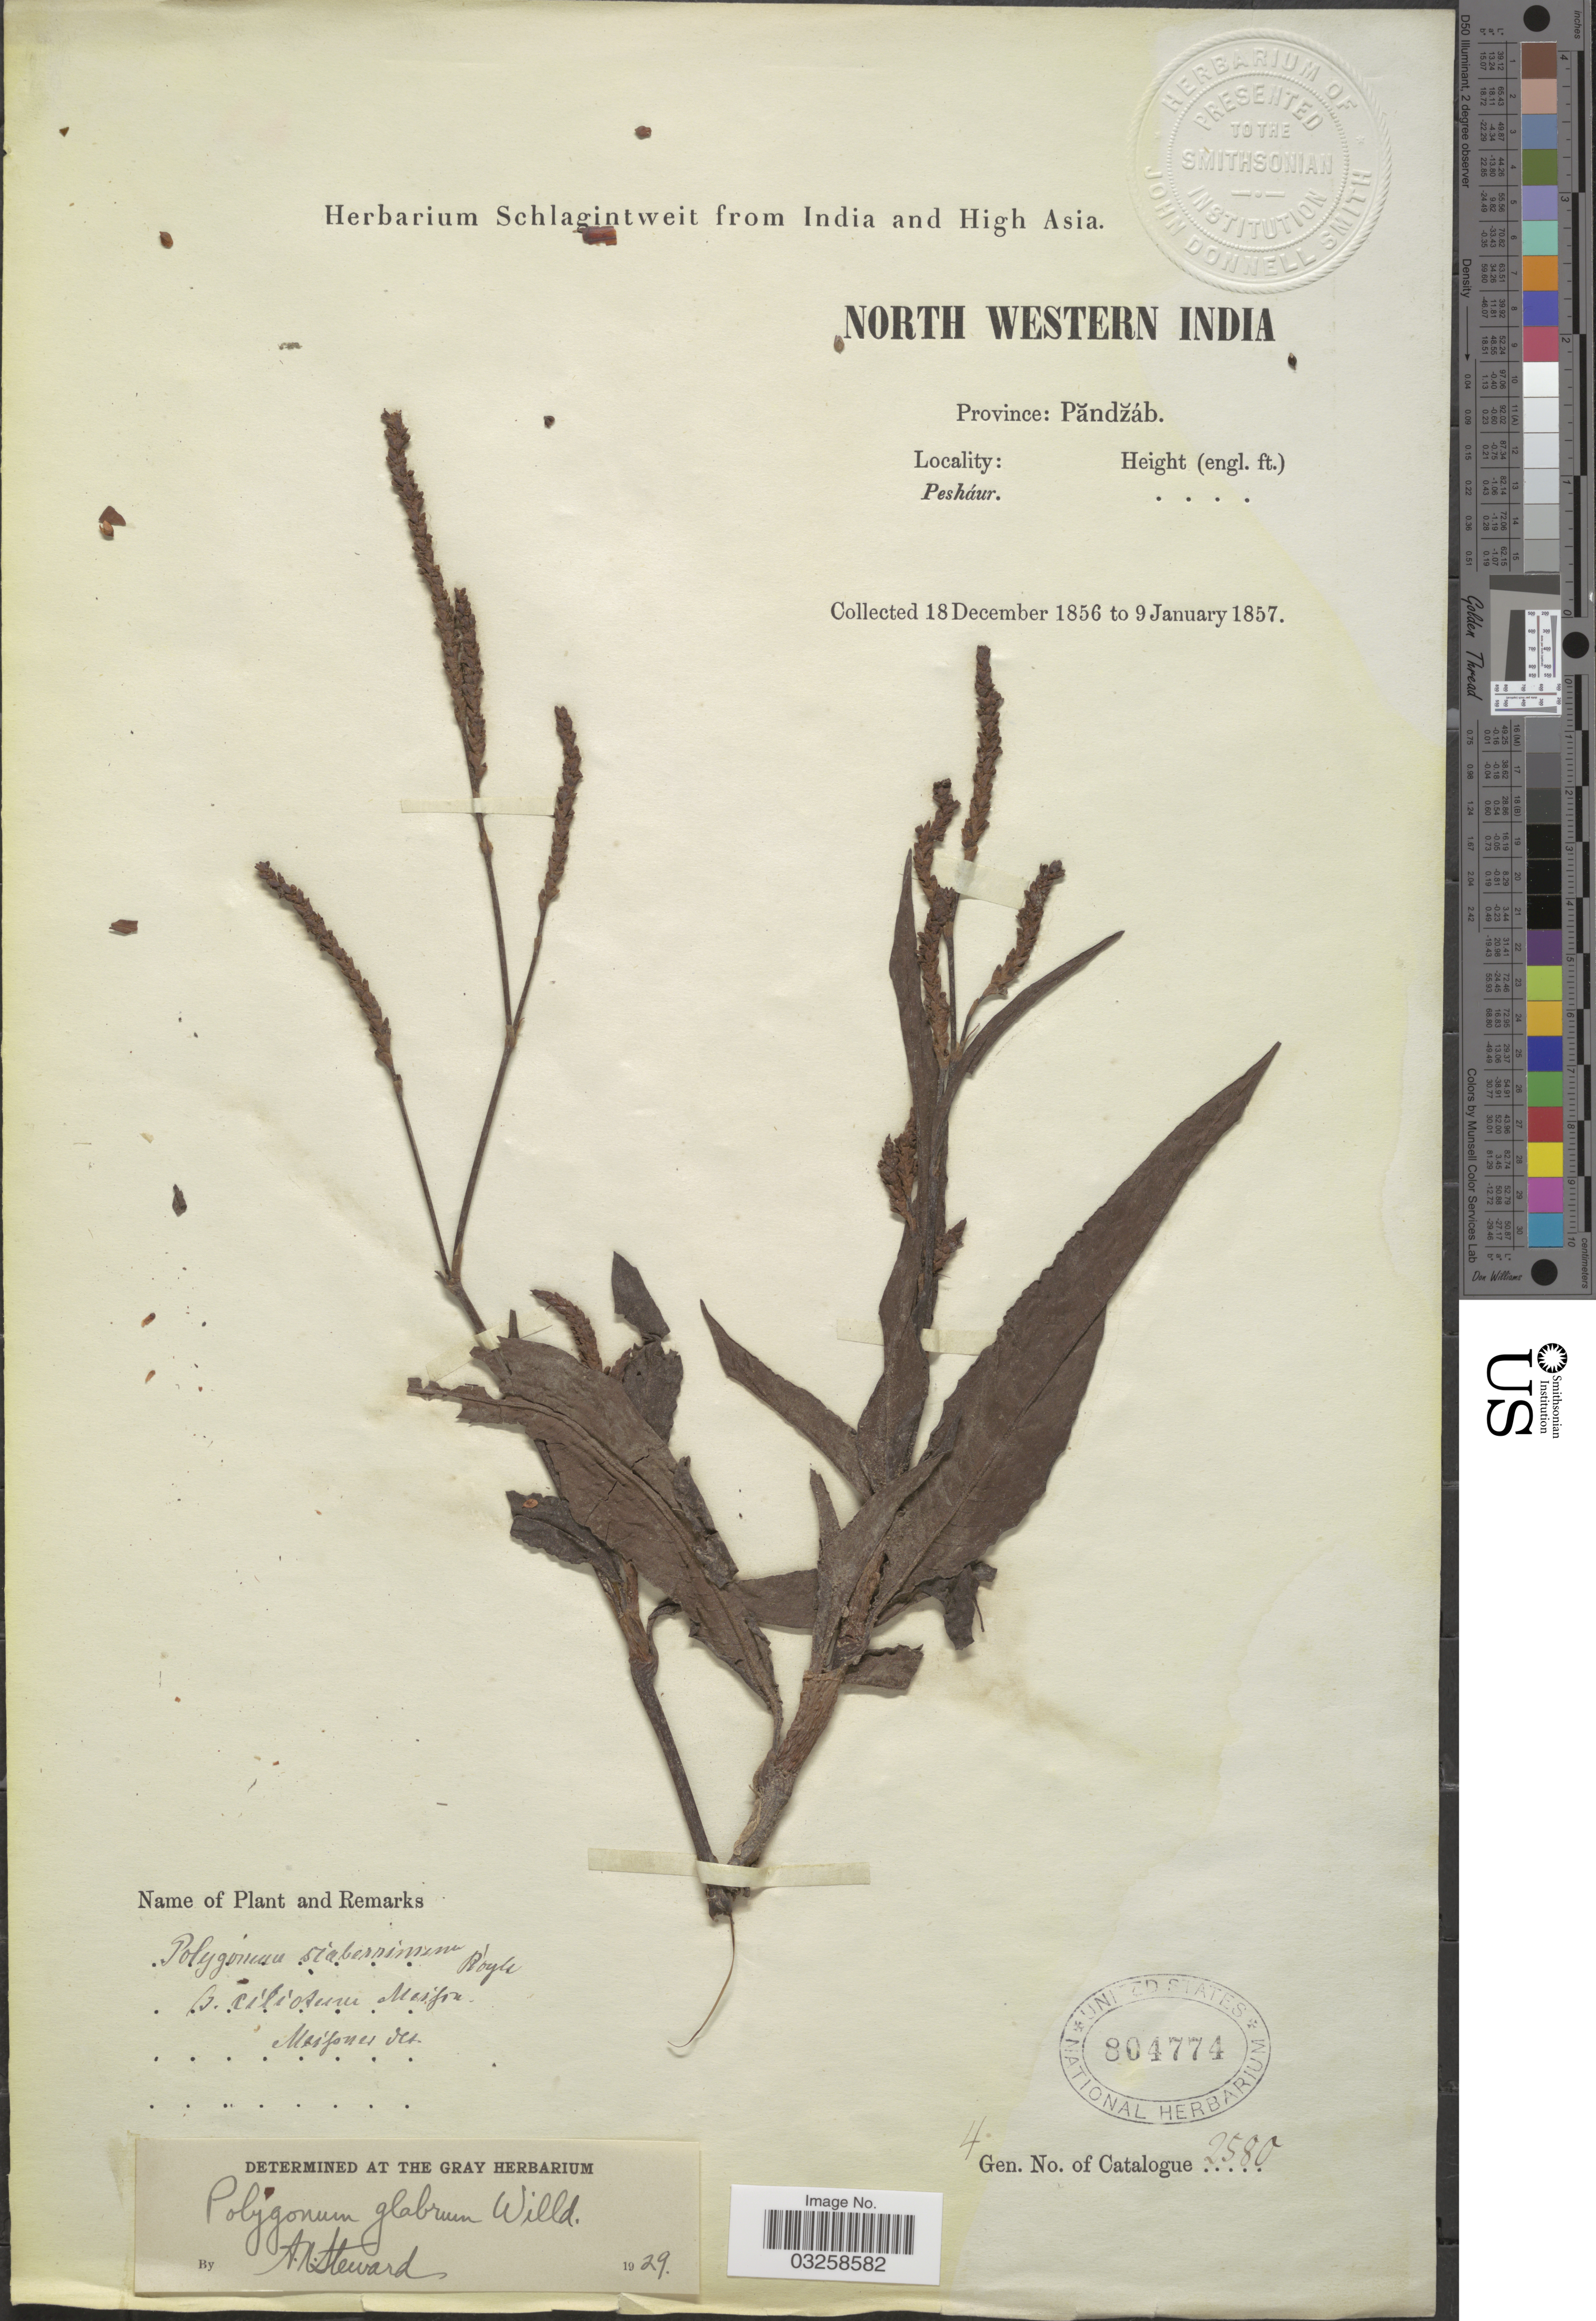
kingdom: Plantae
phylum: Tracheophyta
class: Magnoliopsida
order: Caryophyllales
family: Polygonaceae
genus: Persicaria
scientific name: Persicaria glabra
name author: (Willd.) M. Gómez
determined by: U.S. National Herbarium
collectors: ex herb. Schlagintweit from India and High Asia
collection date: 1856-12-18/1857-01-09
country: India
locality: North Western India. Province: Pᾰndẑáb. Pesháur.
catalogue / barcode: US 804774